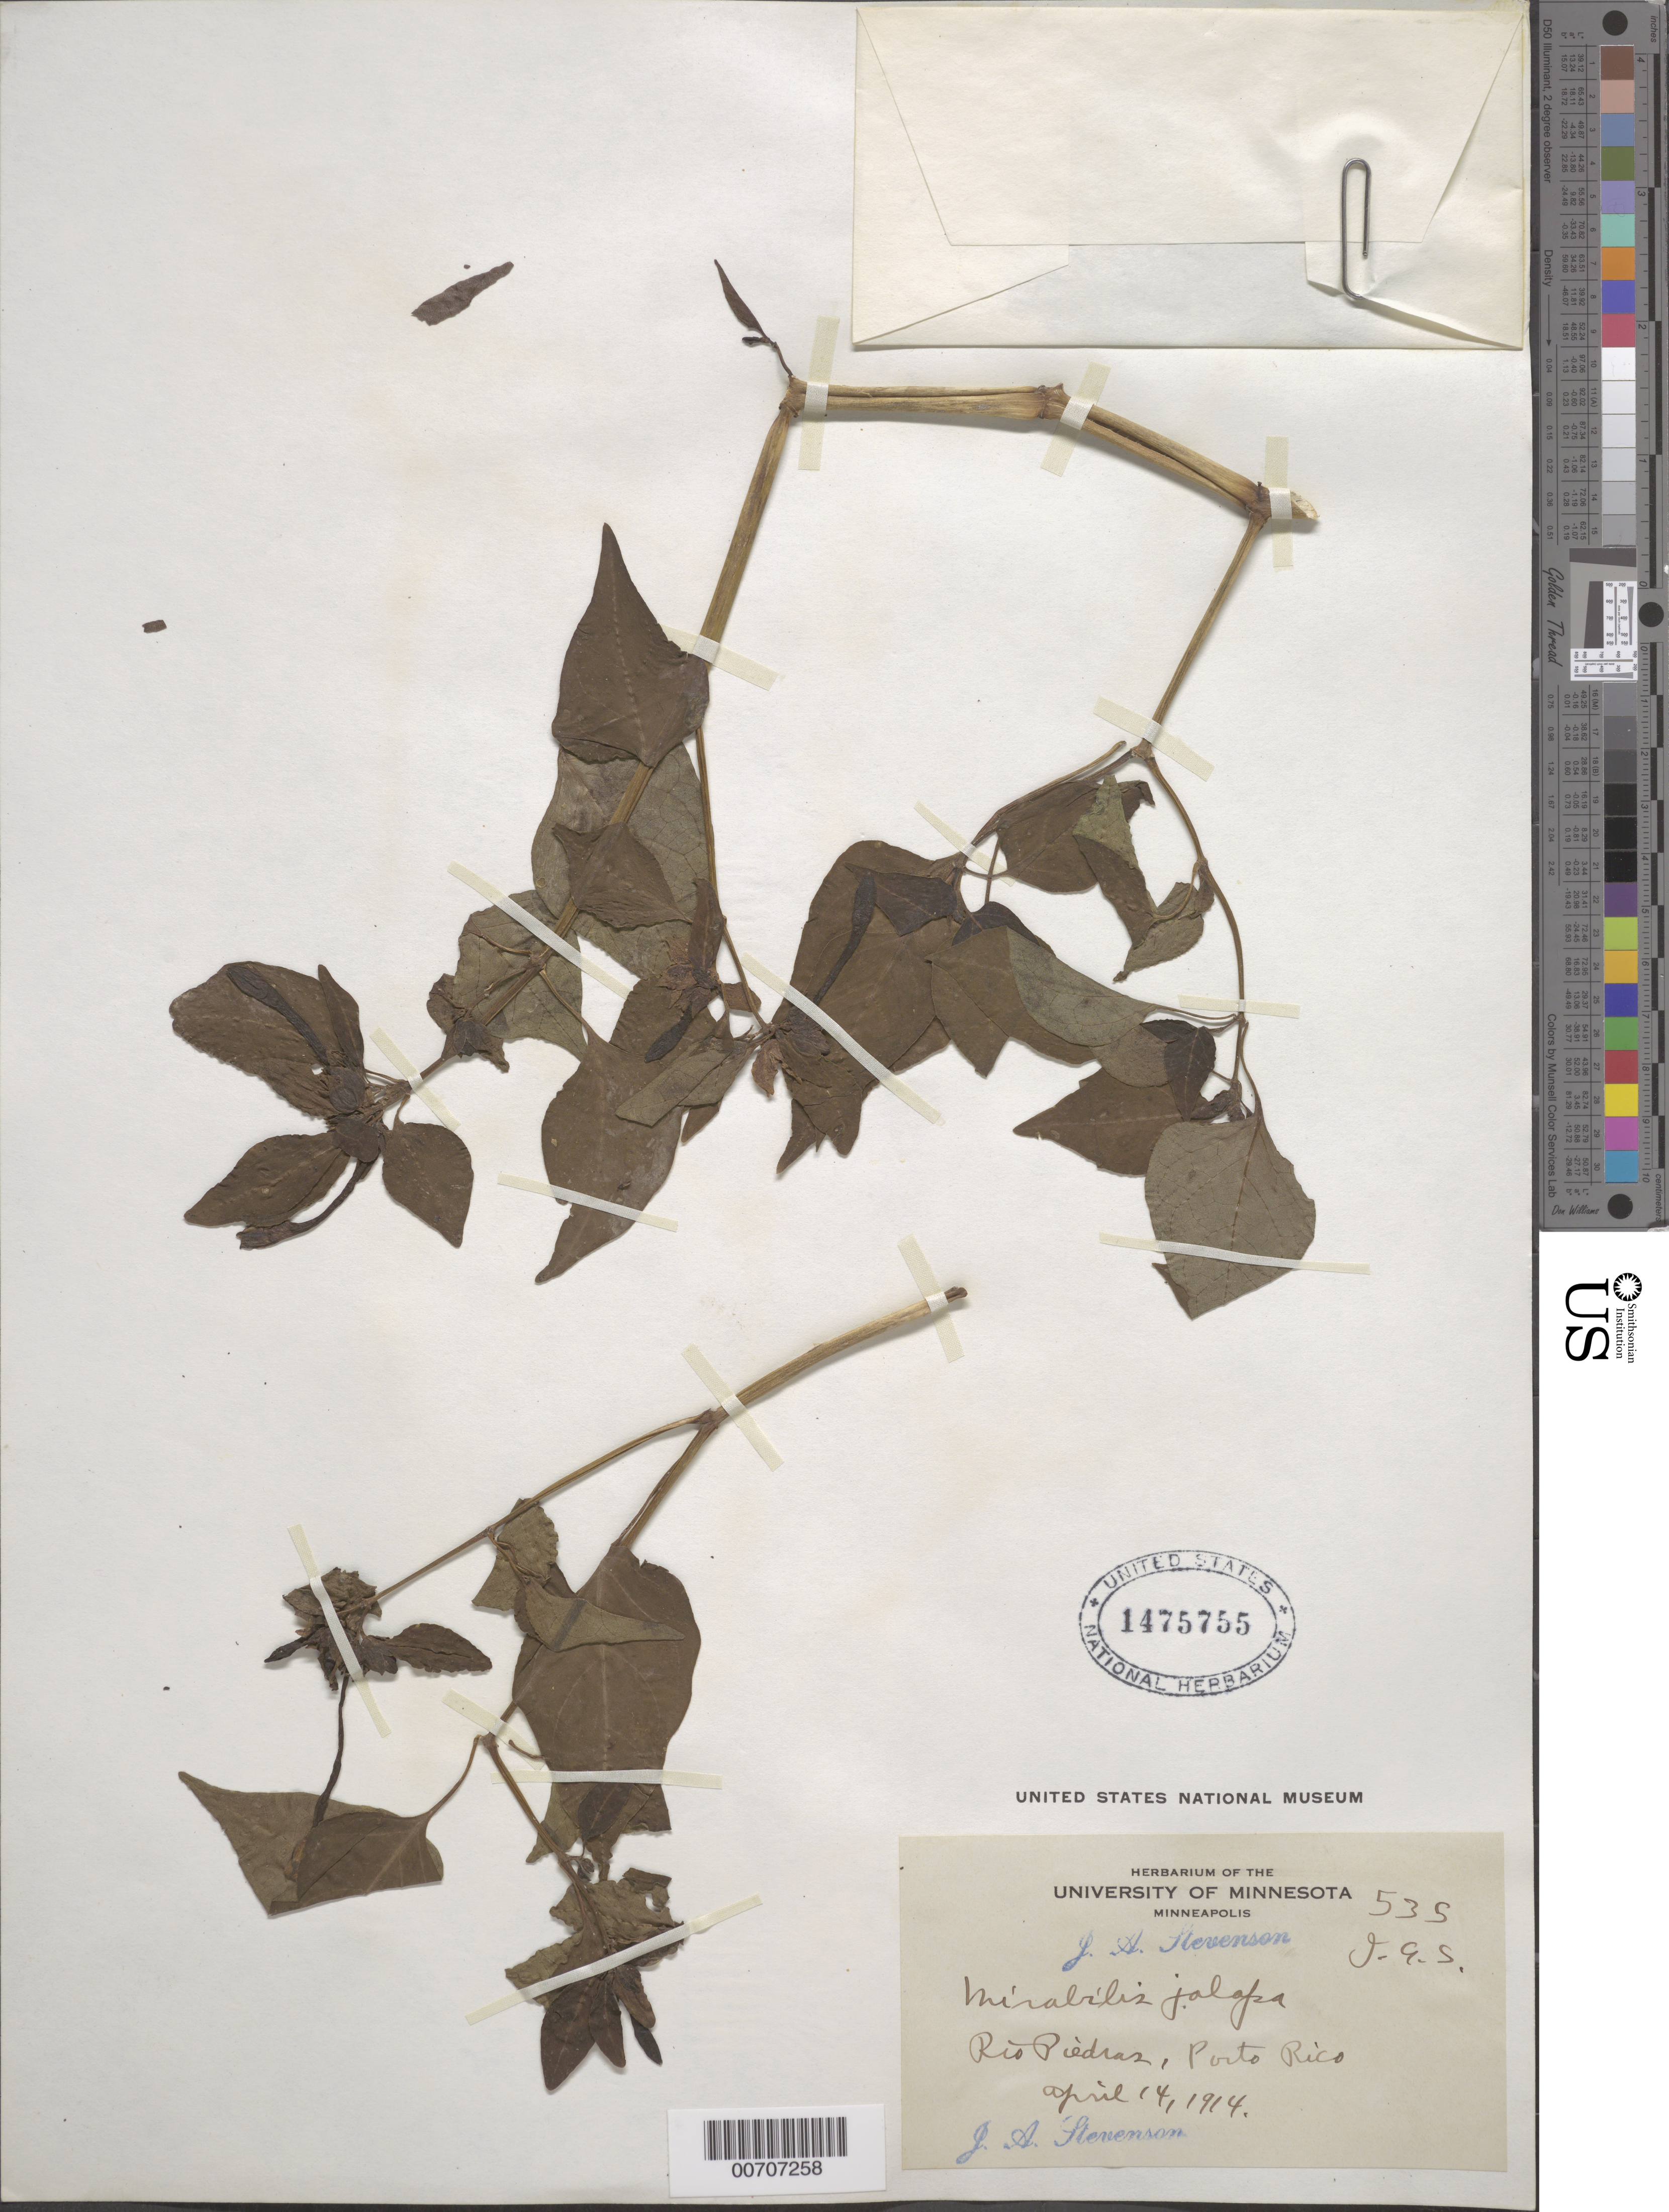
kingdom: Plantae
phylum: Tracheophyta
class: Magnoliopsida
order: Caryophyllales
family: Nyctaginaceae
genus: Mirabilis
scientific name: Mirabilis jalapa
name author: L.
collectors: J. Stevenson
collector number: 535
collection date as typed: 14 Apr 1914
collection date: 1914-04-14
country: Puerto Rico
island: Greater Antilles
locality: Río Piedras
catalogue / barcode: US 1475755